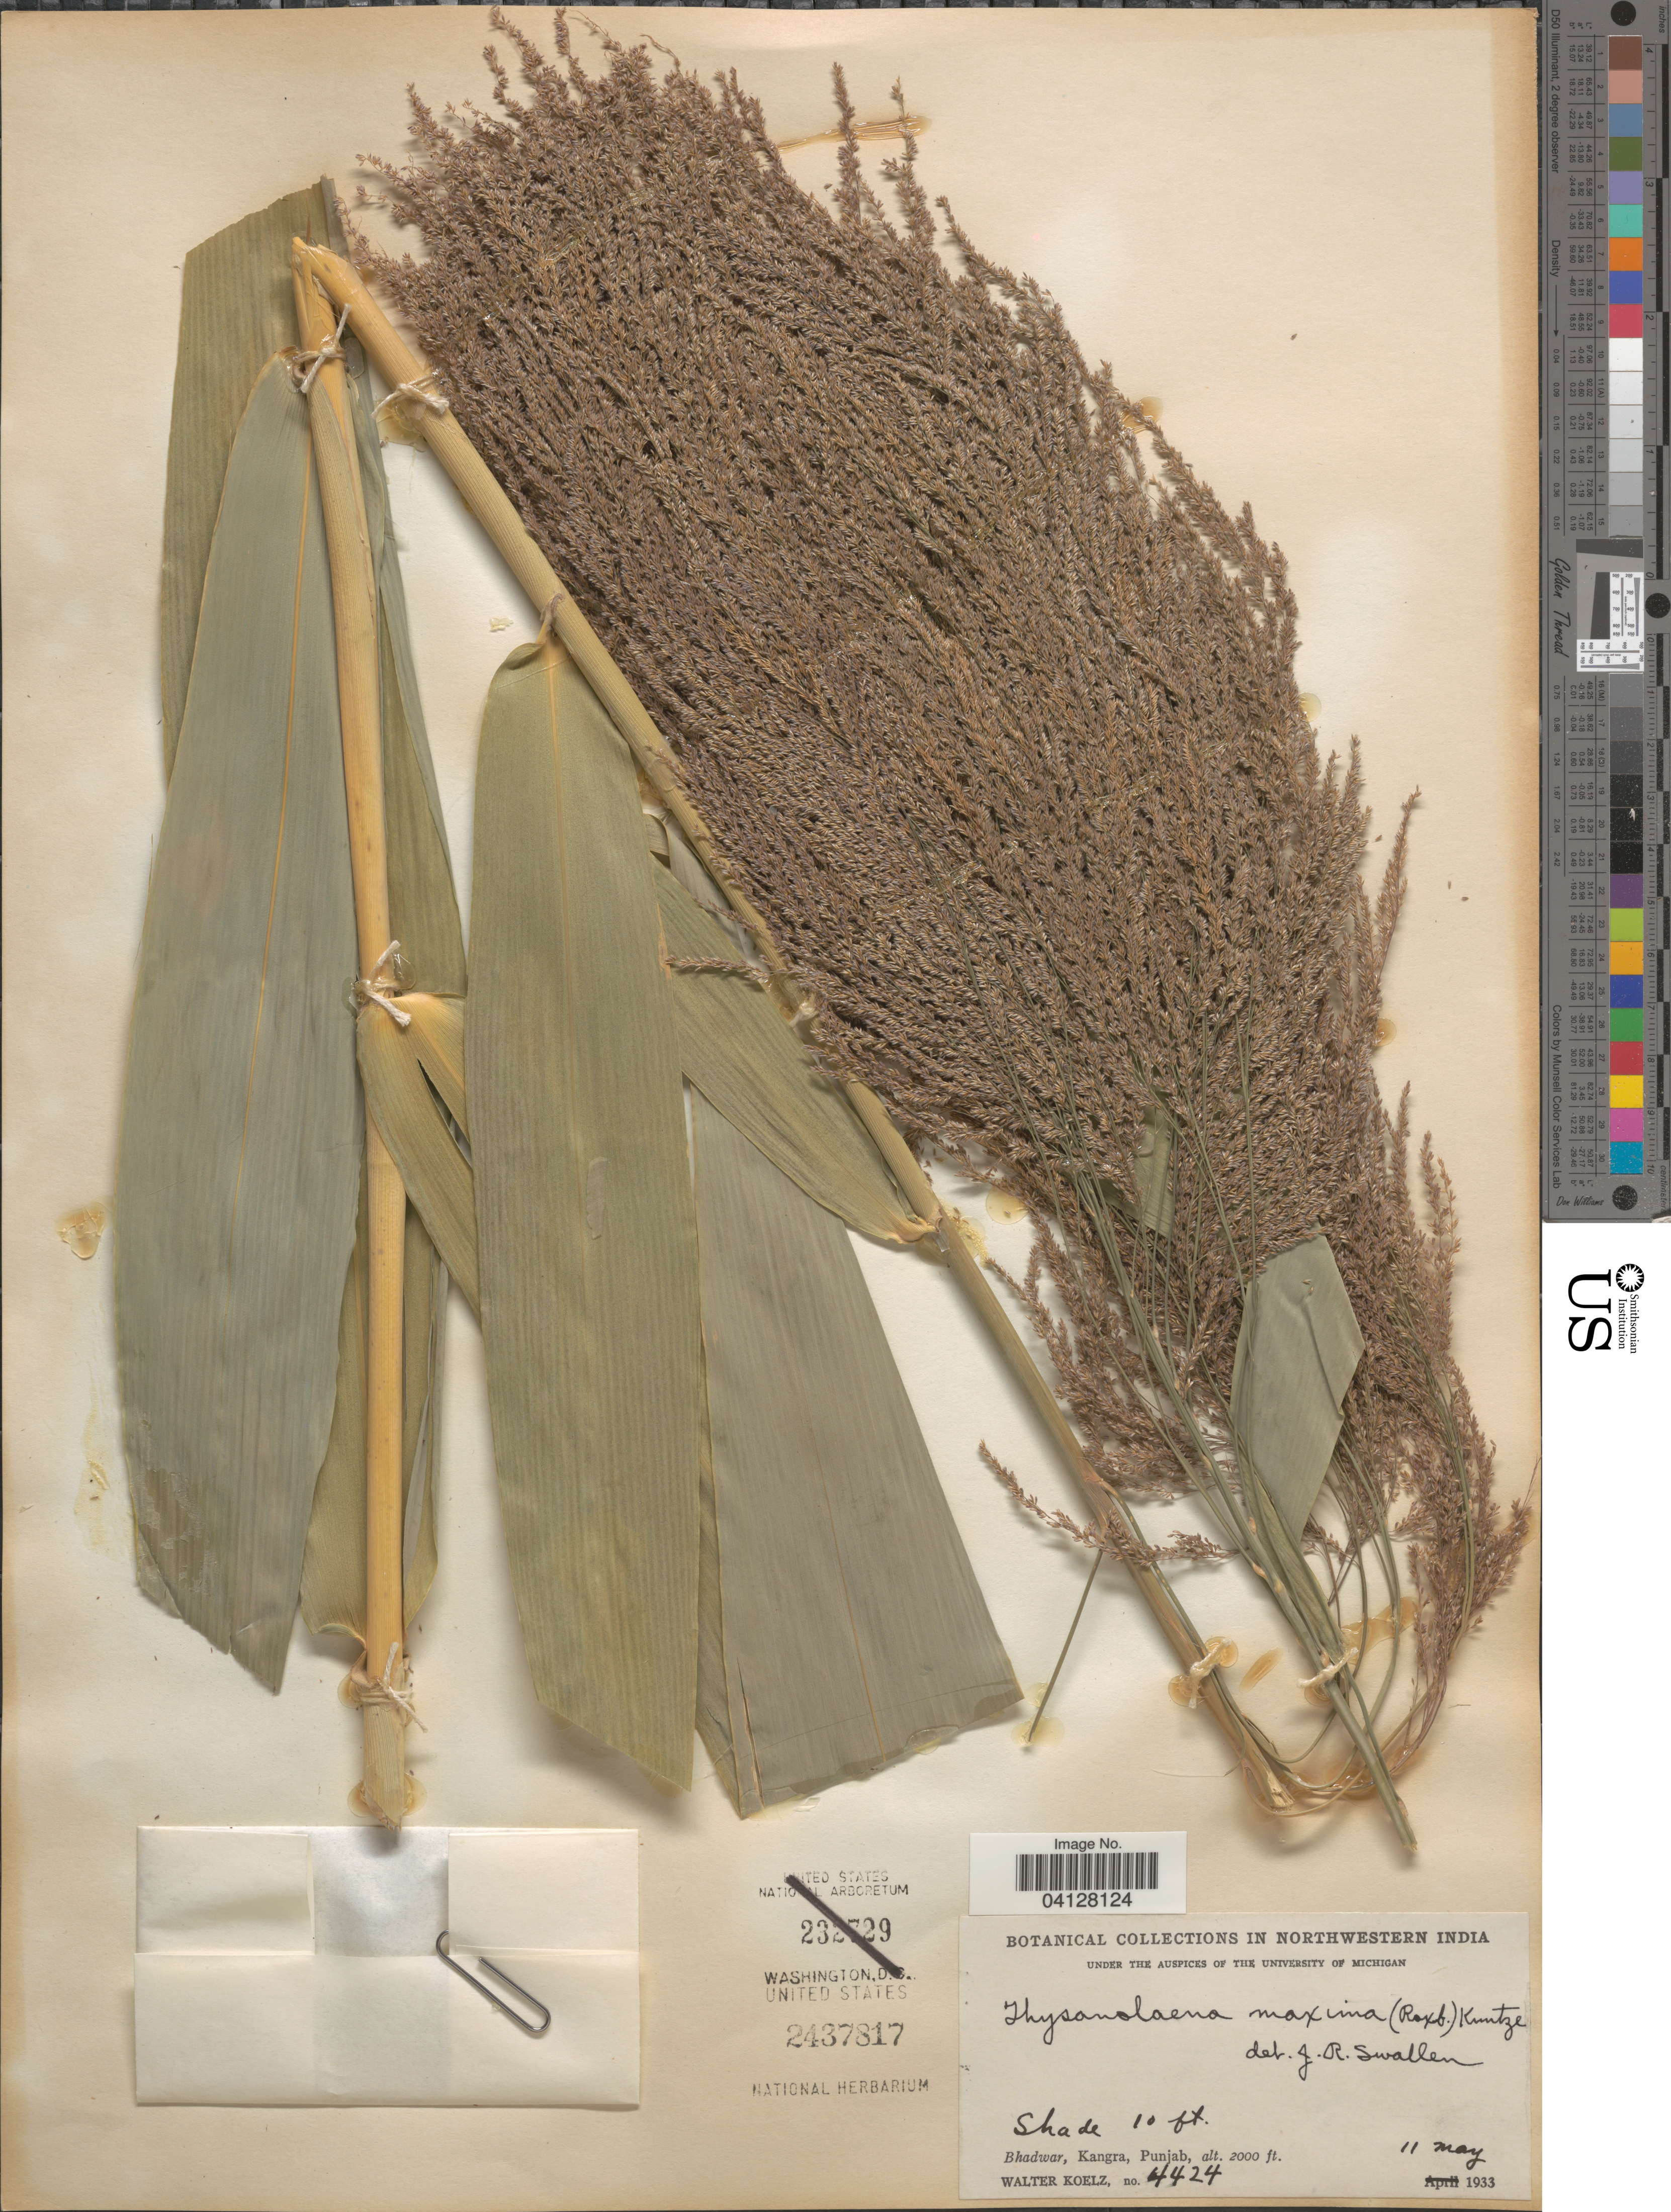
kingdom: Plantae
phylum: Tracheophyta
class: Liliopsida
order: Poales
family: Poaceae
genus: Thysanolaena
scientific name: Thysanolaena maxima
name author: (Roxb.) Kuntze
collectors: W. N. Koelz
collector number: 4424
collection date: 1933-05-11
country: India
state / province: Punjab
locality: Northwestern India. Bhadwar, Kangra.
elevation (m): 610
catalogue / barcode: US 2437817